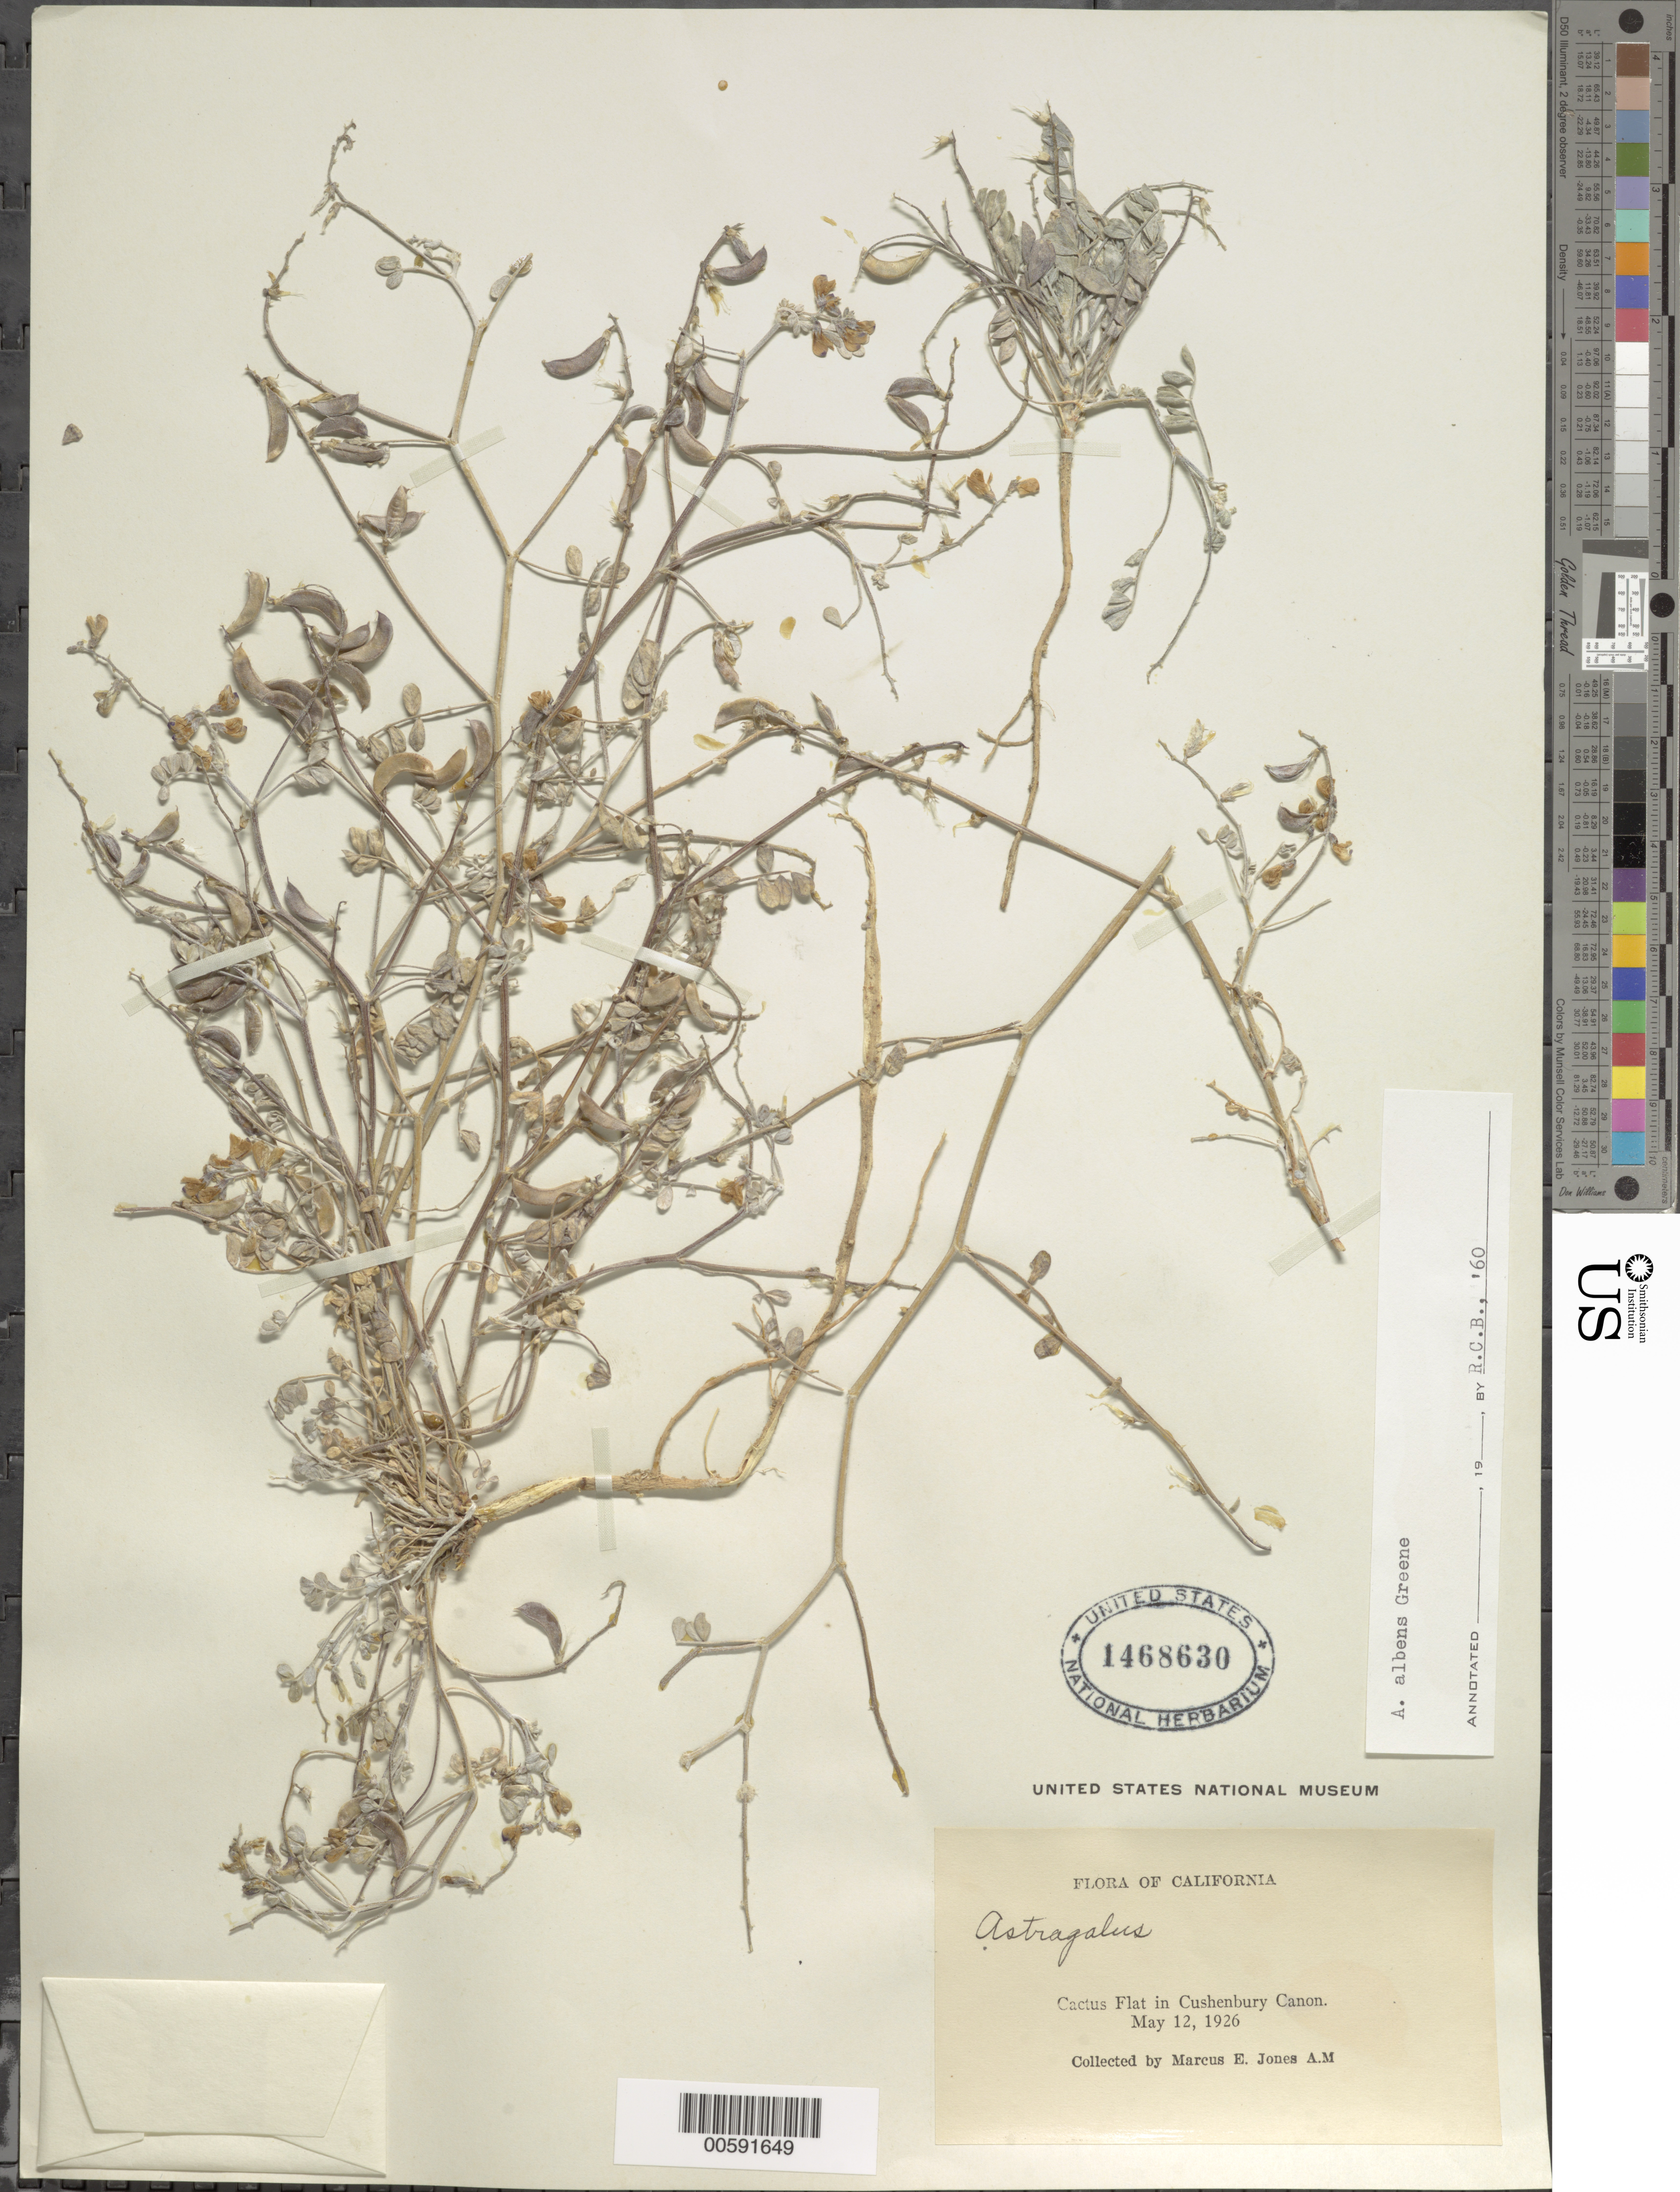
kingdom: Plantae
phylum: Tracheophyta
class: Magnoliopsida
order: Fabales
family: Fabaceae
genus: Astragalus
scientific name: Astragalus albens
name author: Greene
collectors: M. E. Jones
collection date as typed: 12 May 1926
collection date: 1926-05-12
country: United States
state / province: California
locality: Cactus Flat in Cushenbury Canon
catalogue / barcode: US 1468630